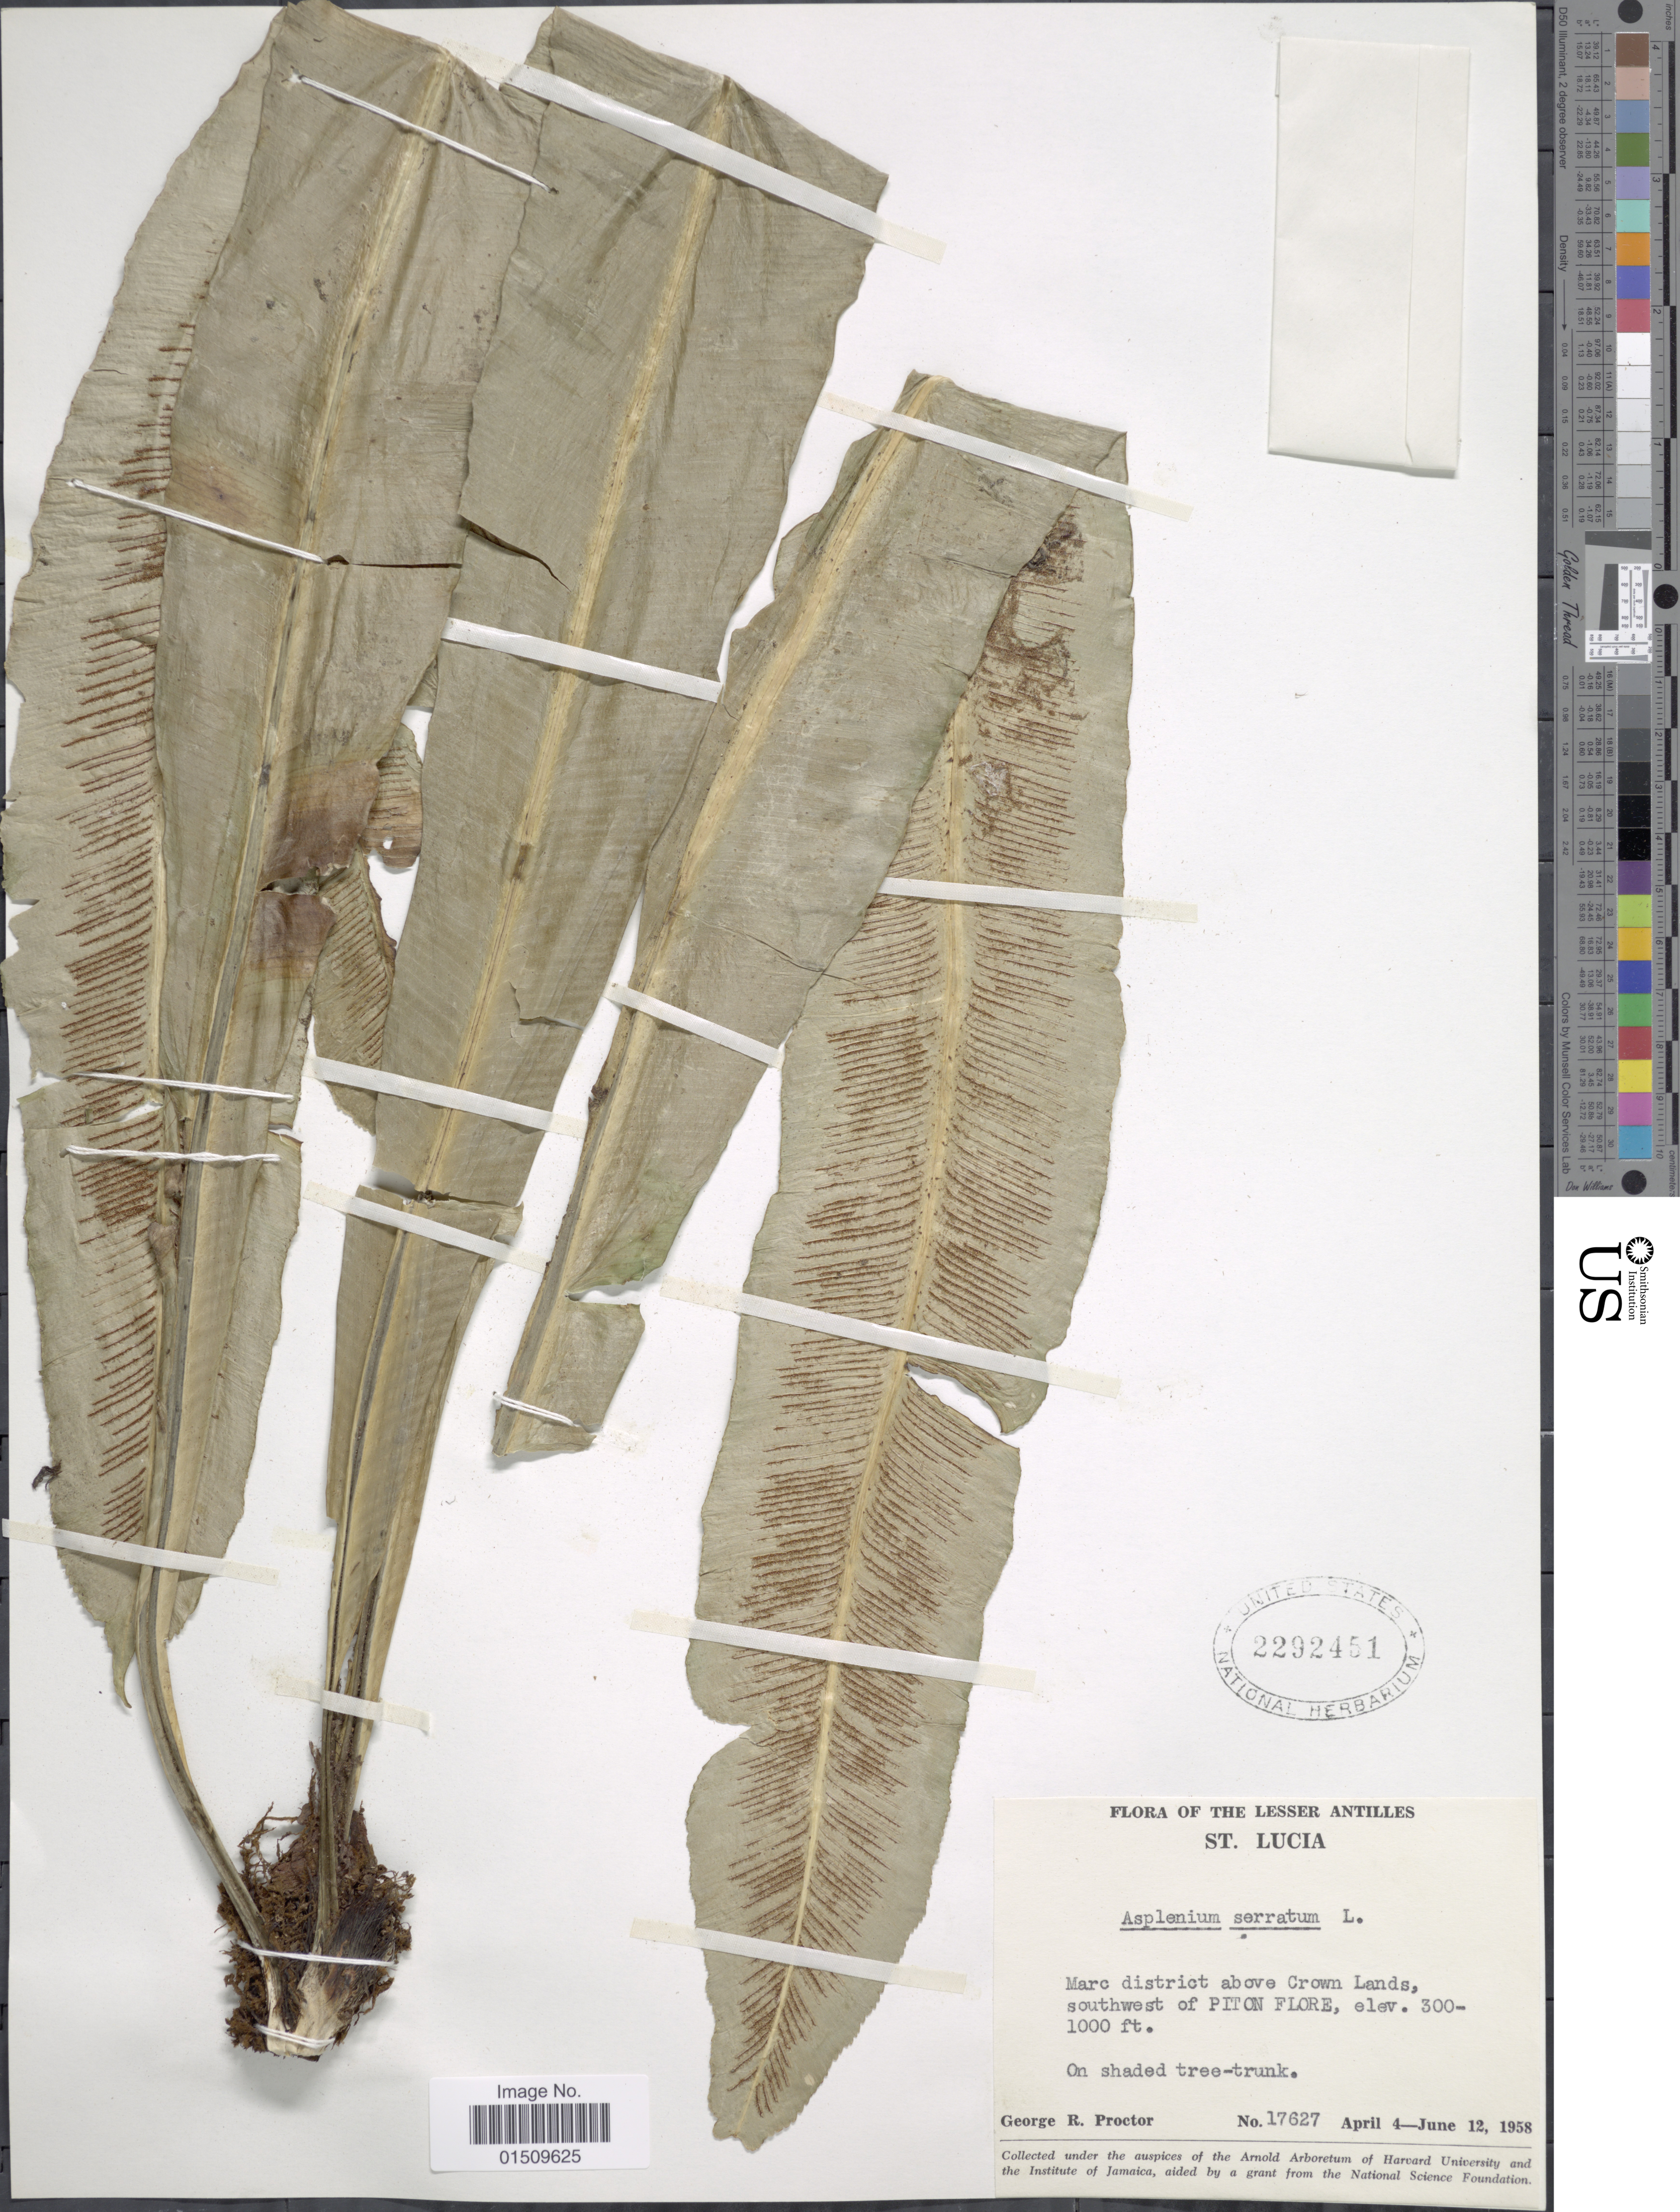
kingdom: Plantae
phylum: Tracheophyta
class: Polypodiopsida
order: Polypodiales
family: Aspleniaceae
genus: Asplenium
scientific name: Asplenium serratum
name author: L.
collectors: G. R. Proctor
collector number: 17627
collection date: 1958-04-04/1958-06-12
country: St. Lucia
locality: The Lesser Antilles, St. Lucia, Marc District above Crown Lands, southwest of Piton Flore.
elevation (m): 91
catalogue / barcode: US 2292451